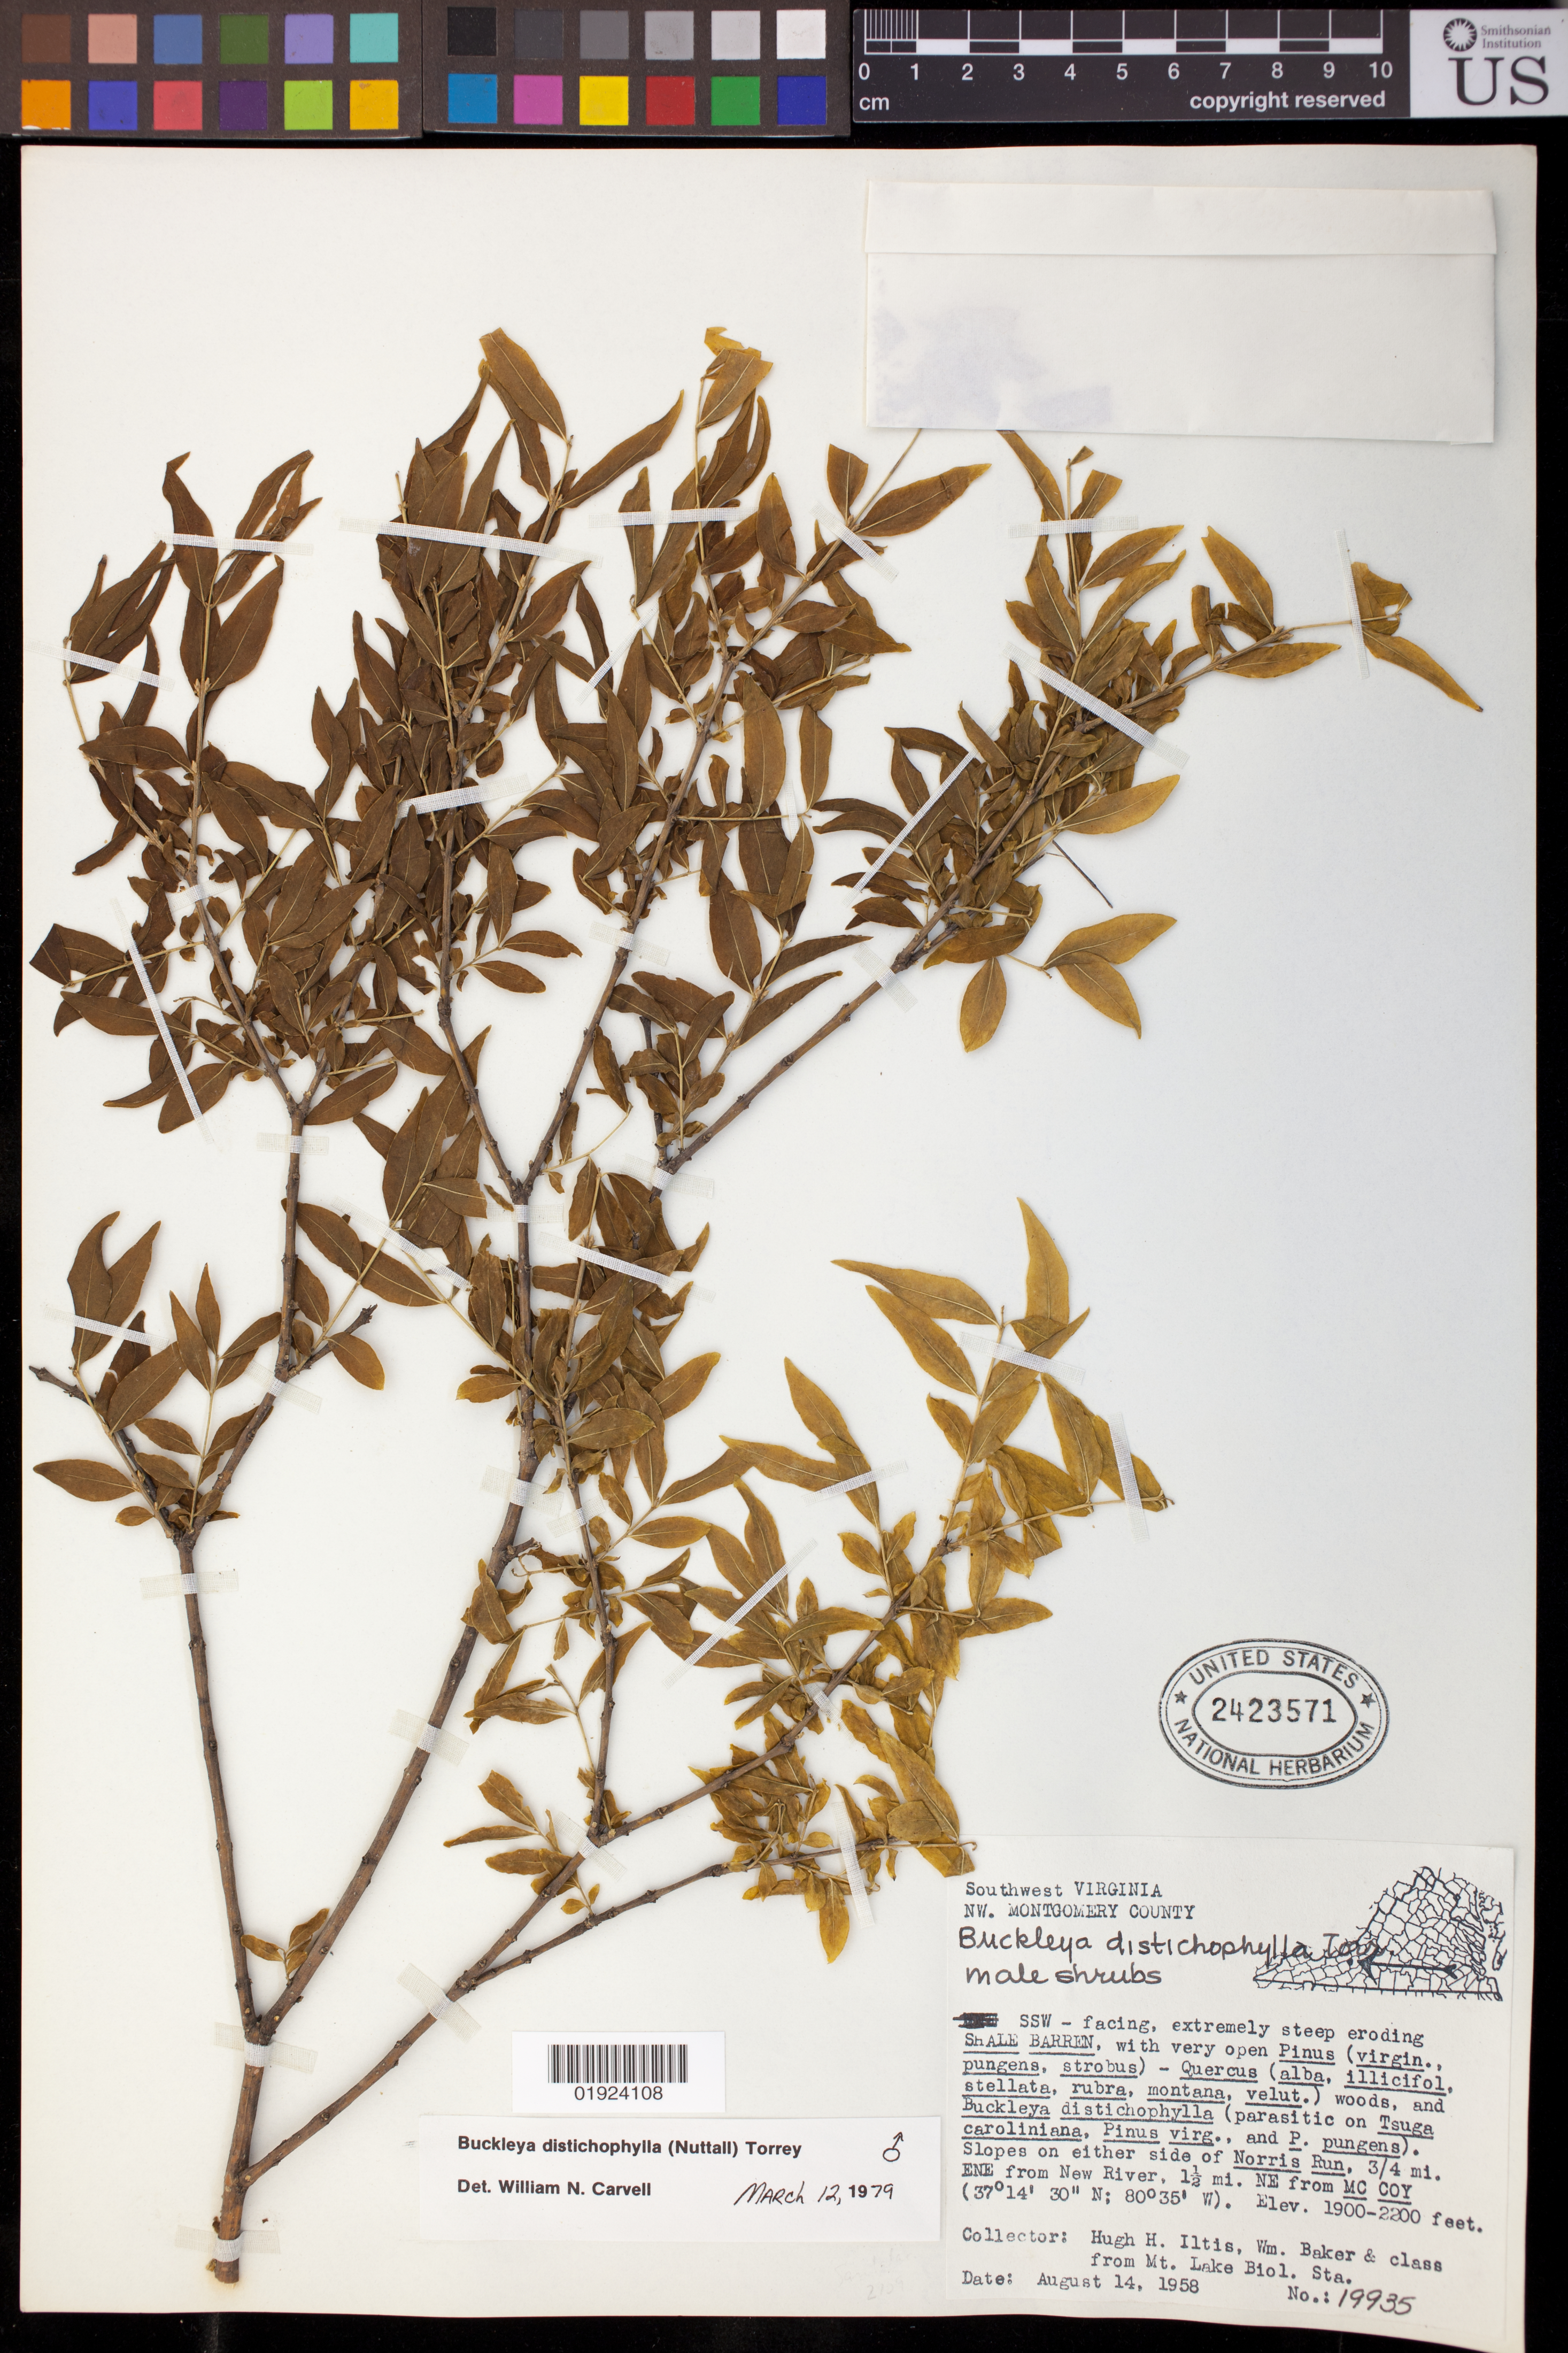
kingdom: Plantae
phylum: Tracheophyta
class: Magnoliopsida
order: Santalales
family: Thesiaceae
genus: Buckleya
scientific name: Buckleya distichophylla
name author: (Nutt.) Torr.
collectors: H. H. Iltis, W. H. Baker & et al.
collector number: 19935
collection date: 1958-08-14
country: United States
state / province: Virginia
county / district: Montgomery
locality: Slopes on either side of Norris Run, 3/4 mi. ENE from New river, 1 1/2 mi. NE from McCoy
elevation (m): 579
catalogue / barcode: US 2423571